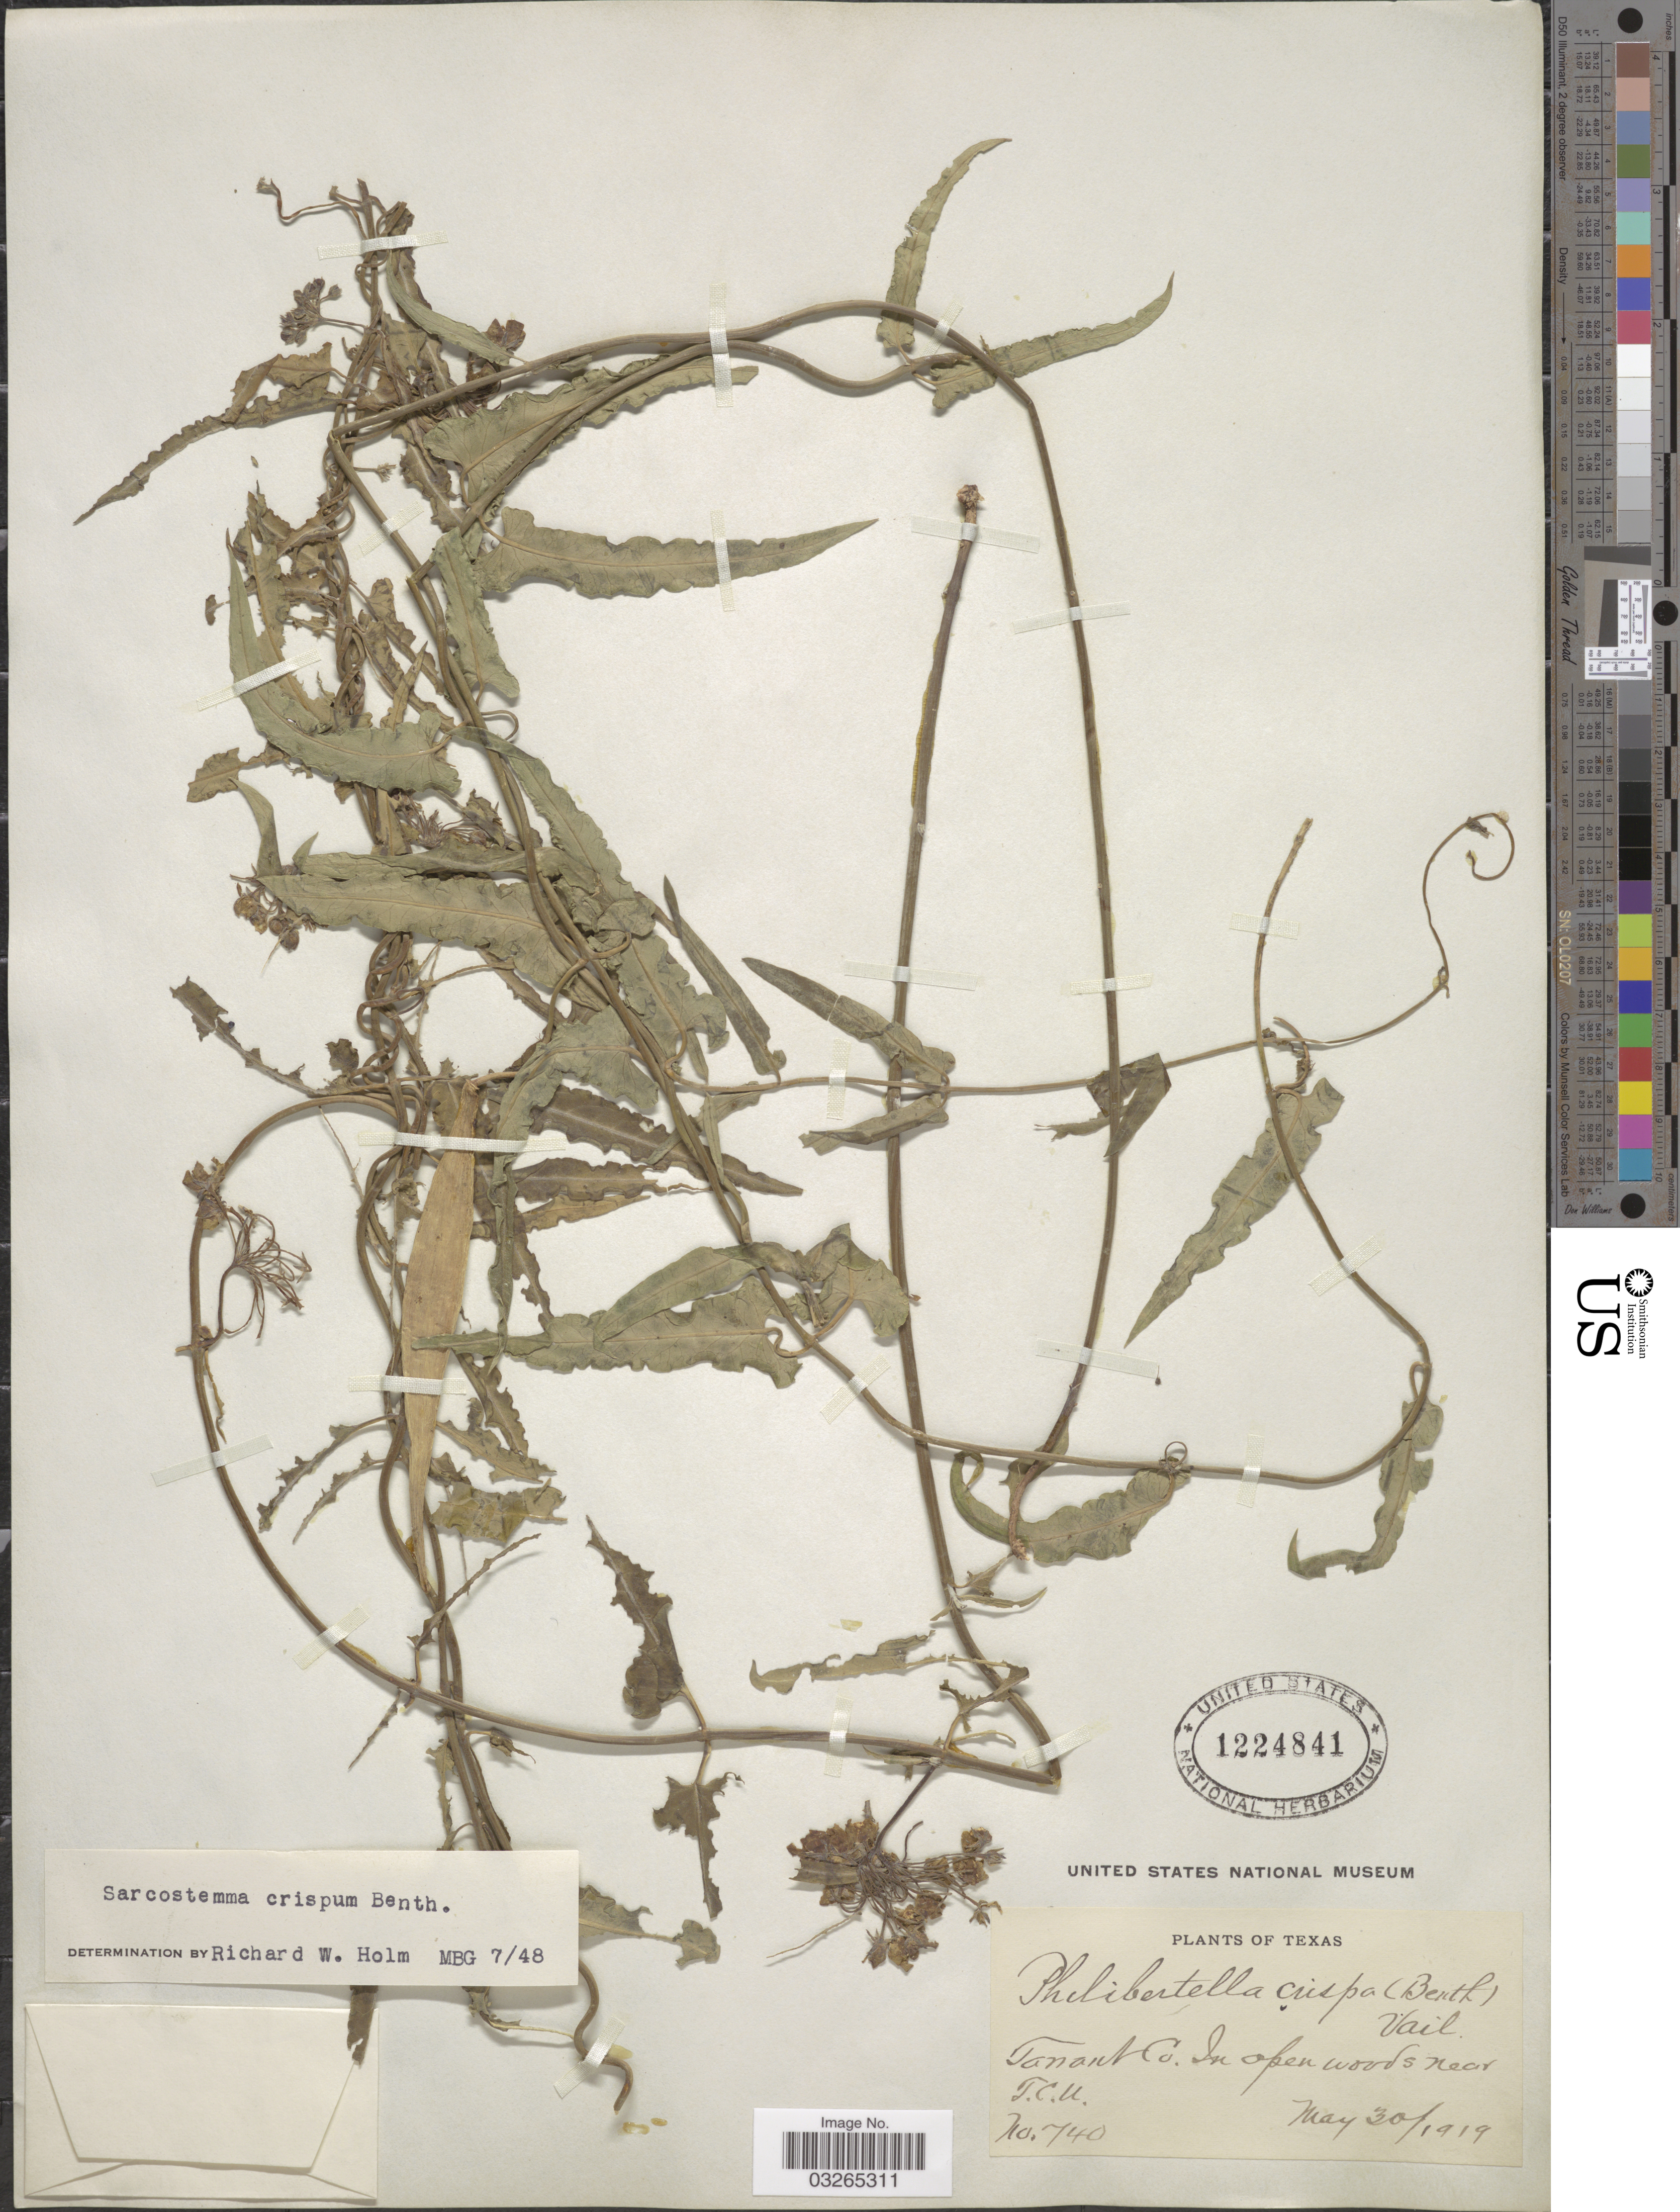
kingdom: Plantae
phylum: Tracheophyta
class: Magnoliopsida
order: Gentianales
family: Apocynaceae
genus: Sarcostemma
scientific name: Sarcostemma crispum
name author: Benth.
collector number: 740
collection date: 1919-05-30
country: United States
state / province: Texas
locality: Tarrant Co. In open woods near T.C.U.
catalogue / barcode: US 1224841